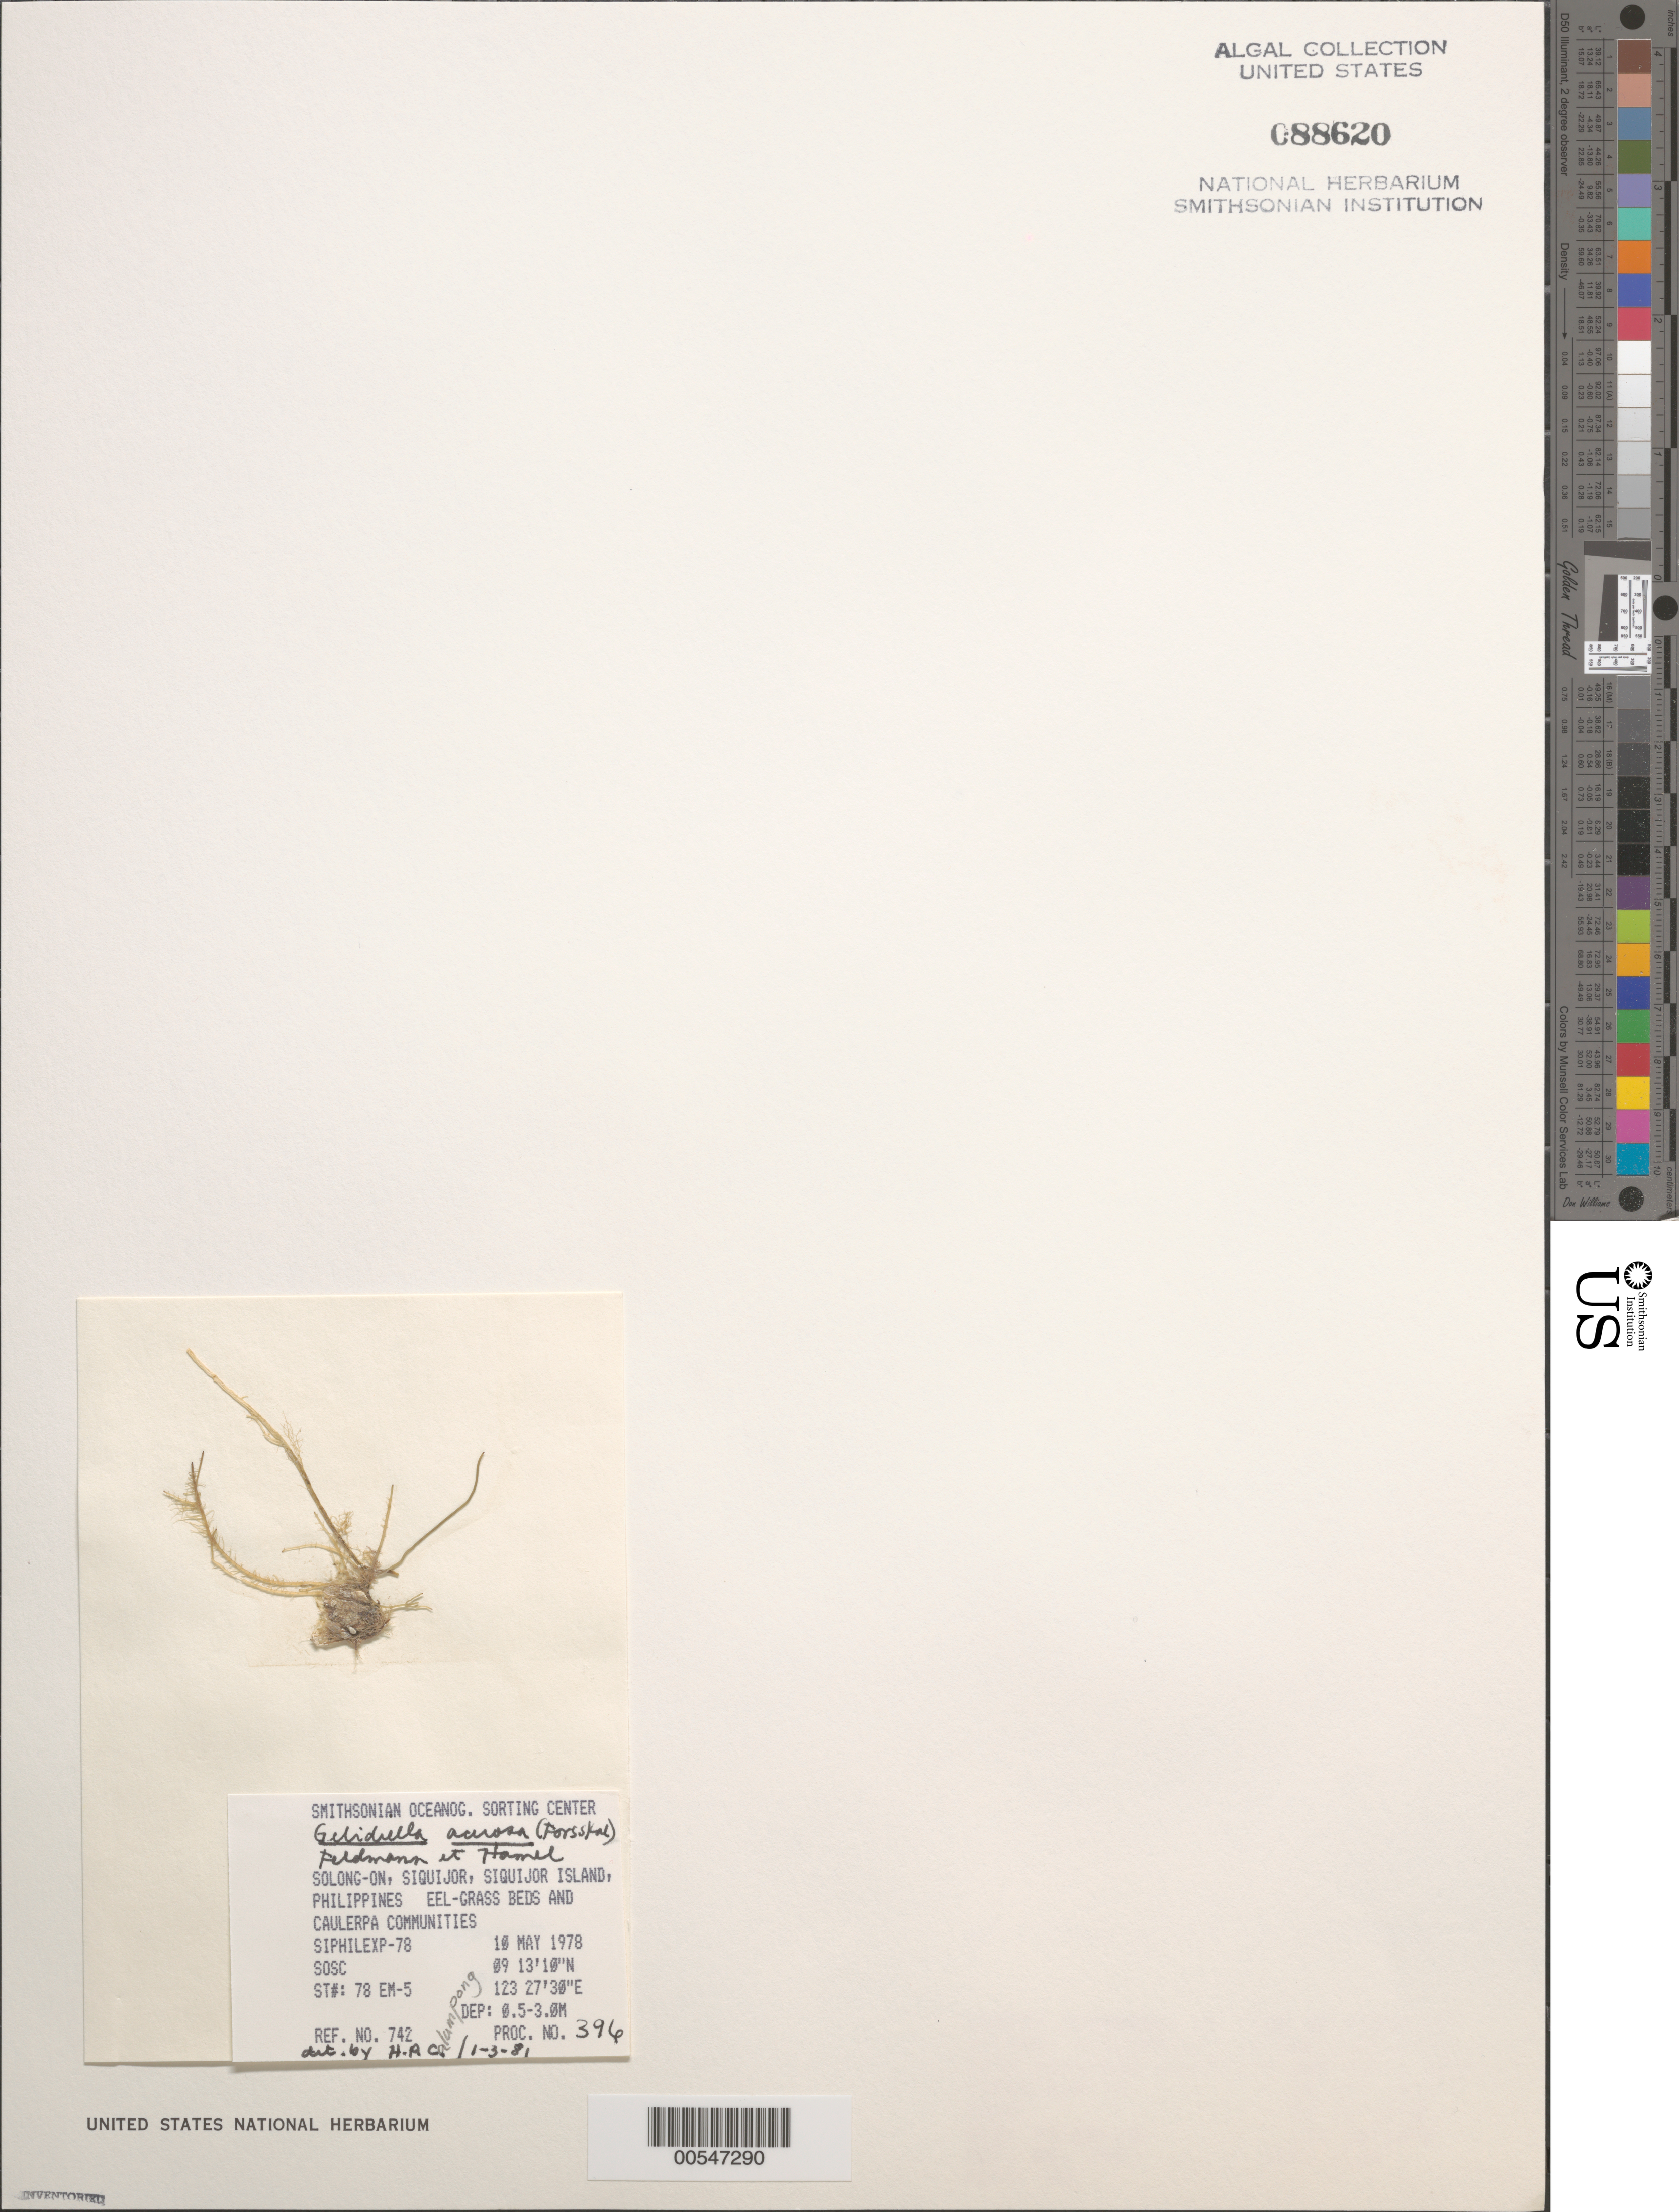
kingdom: Plantae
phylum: Rhodophyta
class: Florideophyceae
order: Gelidiales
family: Gelidiellaceae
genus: Gelidiella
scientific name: Gelidiella acerosa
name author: (Forssk.) Feldmann & G. Hamel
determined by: Calumpong, H. P.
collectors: SOSC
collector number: Station 78 Em-5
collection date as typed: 10 May 1978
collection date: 1978-05-10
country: Philippines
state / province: Central Visayas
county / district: Siquijor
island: Siquijor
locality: Solong-on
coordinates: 09 13'10"N, 123 27'30"E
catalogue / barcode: US 88620